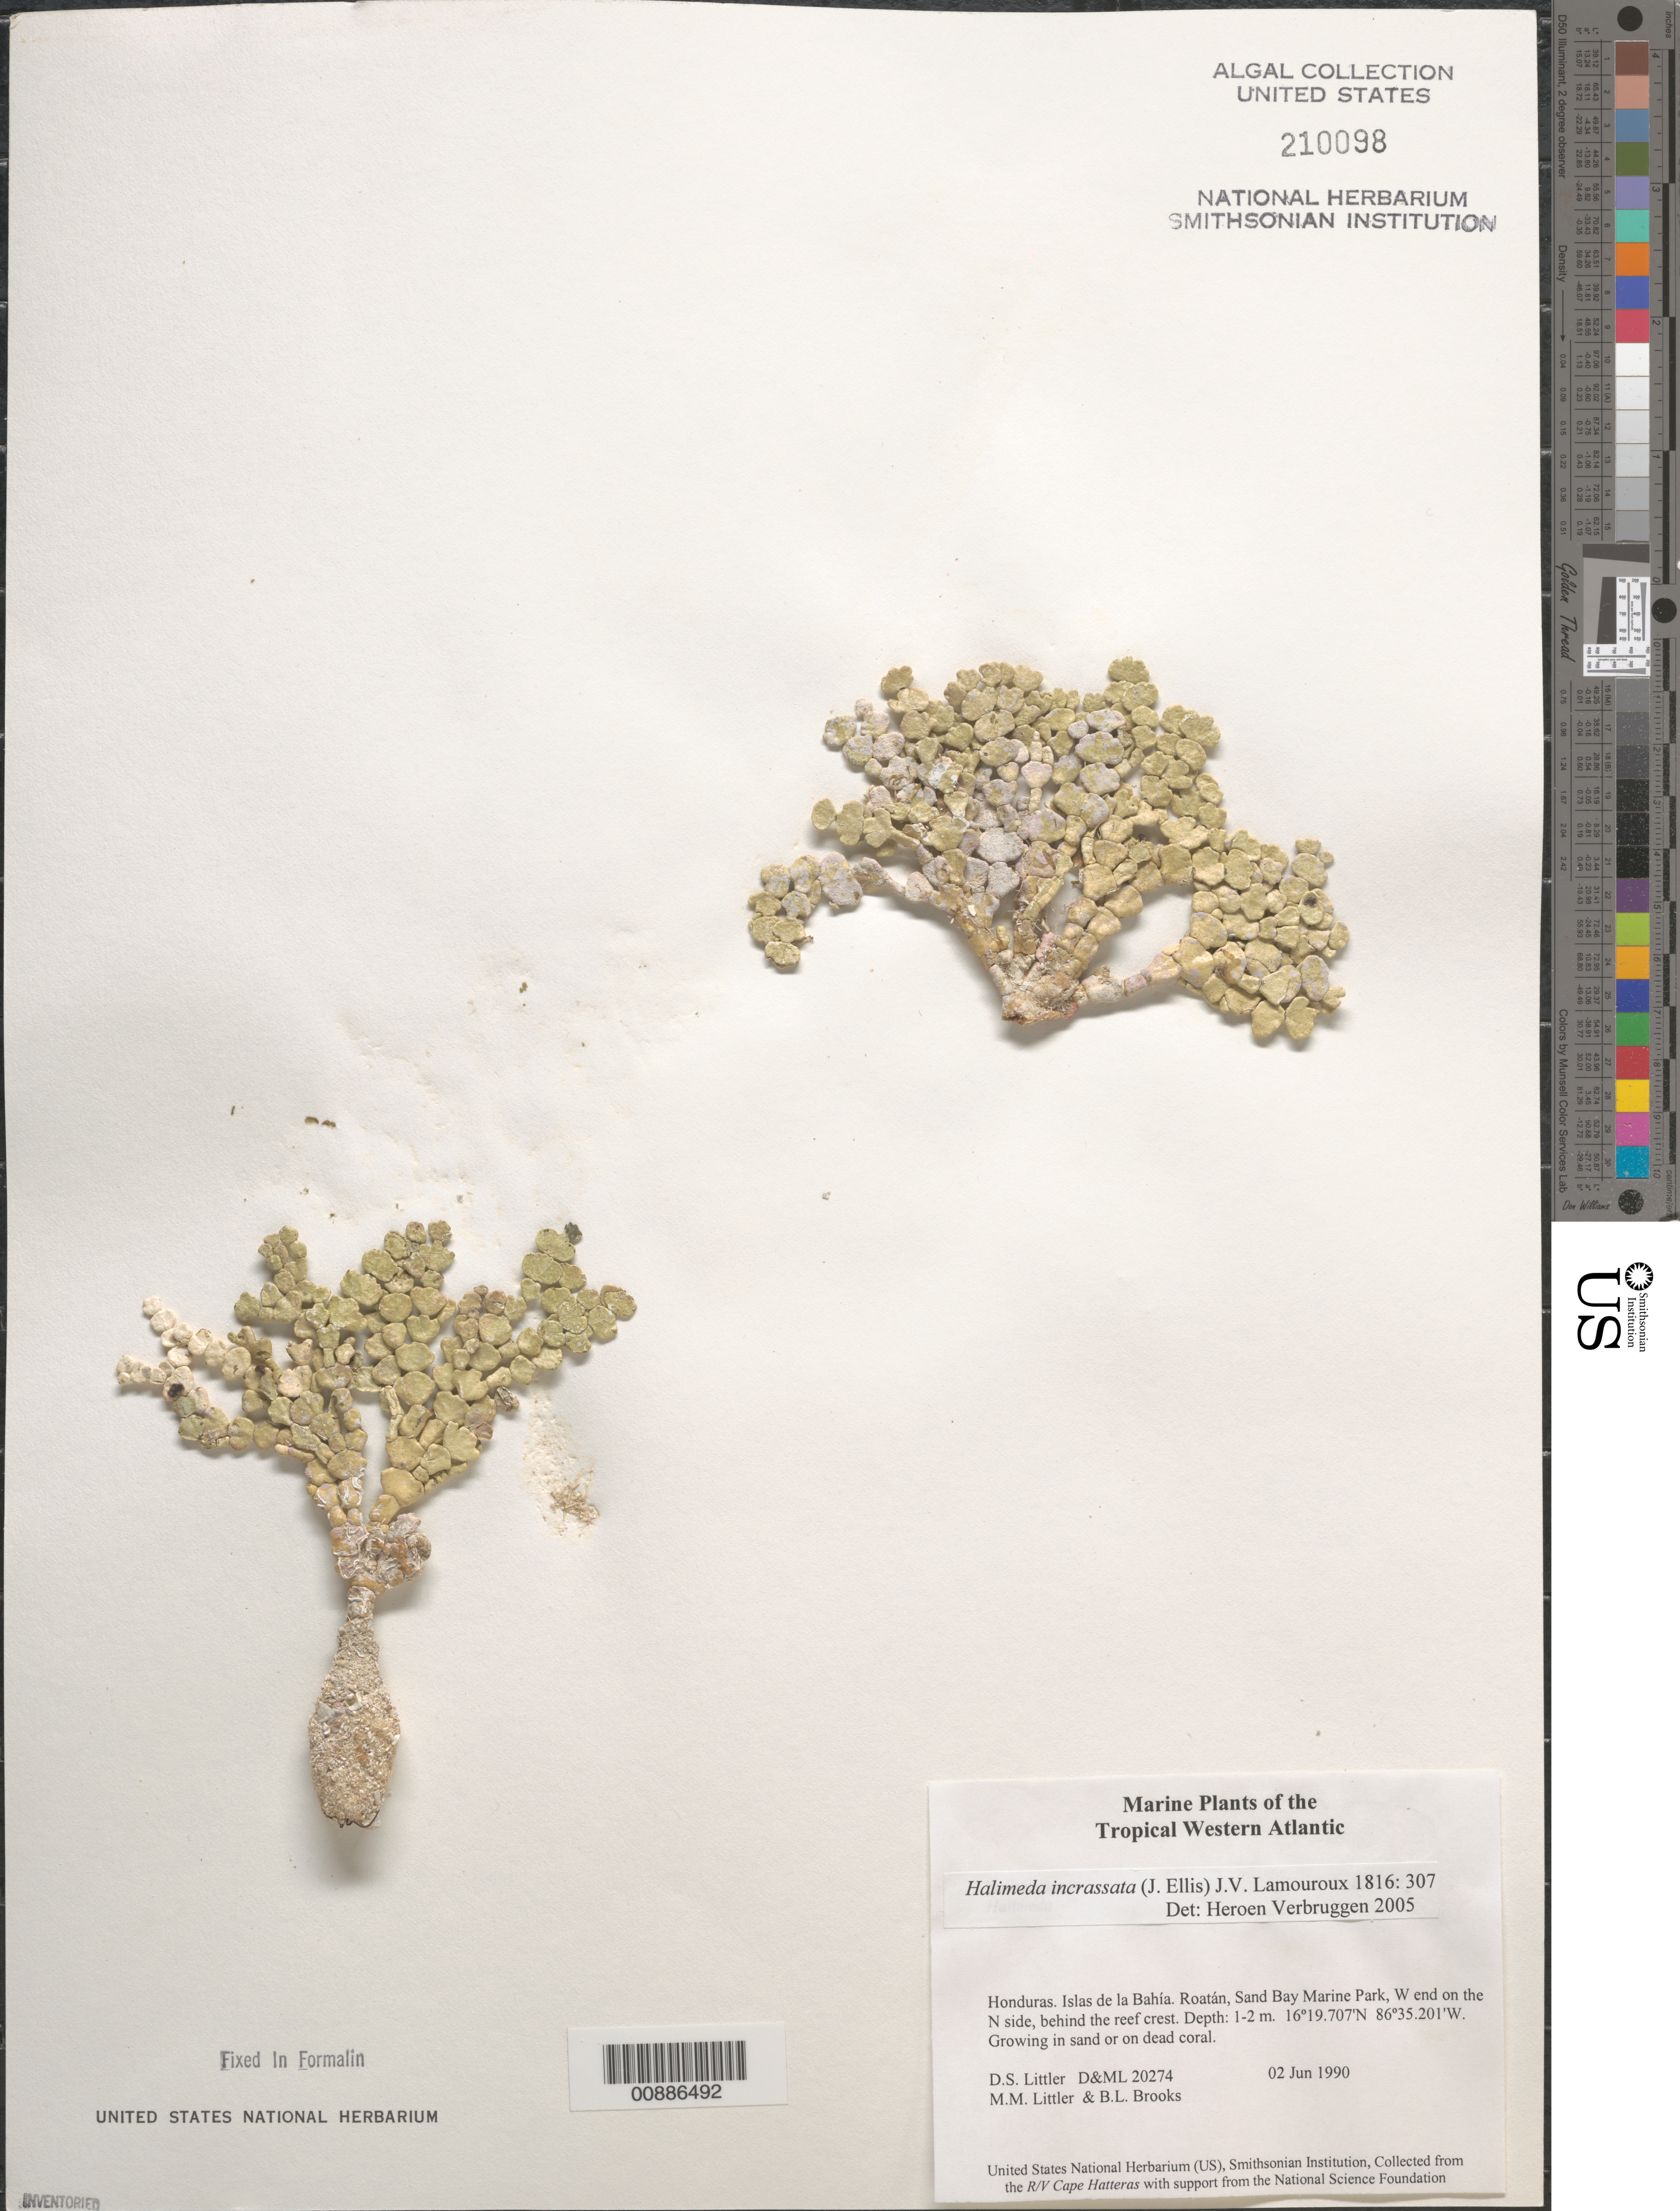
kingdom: Plantae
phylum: Chlorophyta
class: Ulvophyceae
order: Bryopsidales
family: Halimedaceae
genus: Halimeda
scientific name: Halimeda incrassata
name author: (J. Ellis) J.V.Lamouroux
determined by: Verbruggen, H.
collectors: D. S. Littler, M. M. Littler & B. Brooks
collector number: D&ML 20274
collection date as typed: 02 Jun 1990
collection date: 1990-06-02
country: Honduras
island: Roatan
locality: Sand Bay Marine Park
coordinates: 16 19.707'N, 86 35.201'W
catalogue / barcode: US 210098